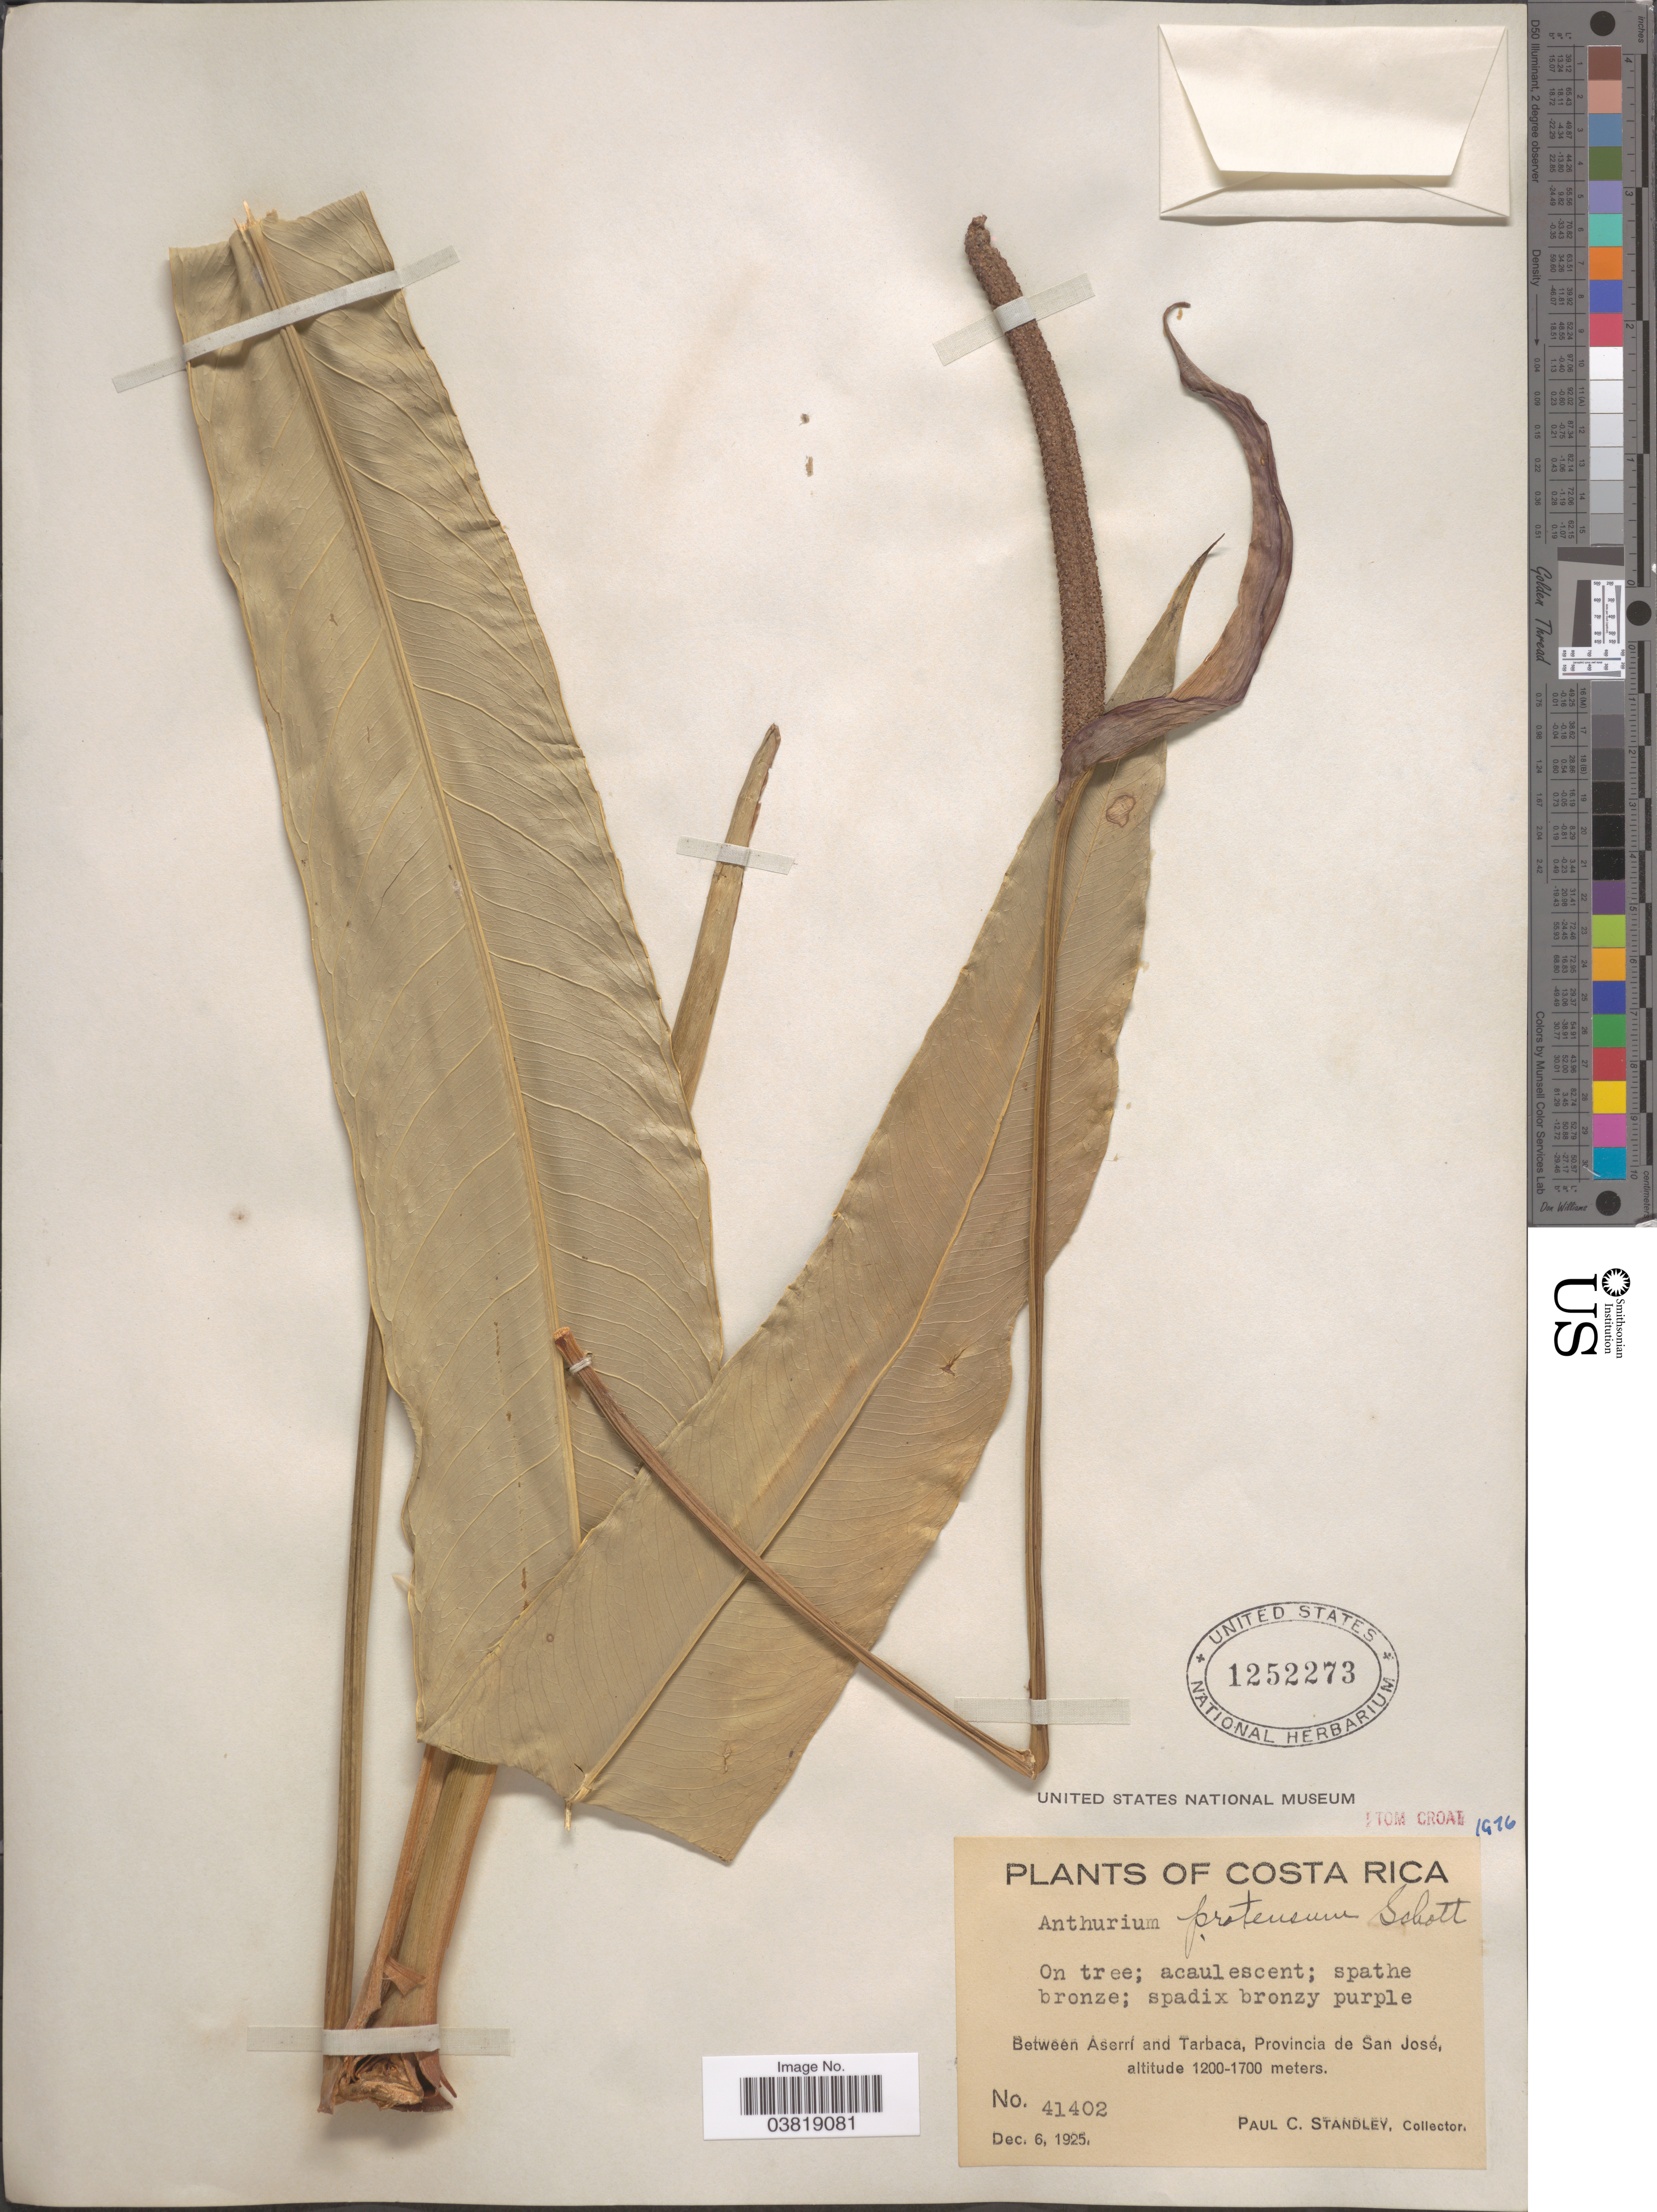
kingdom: Plantae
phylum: Tracheophyta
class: Liliopsida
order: Alismatales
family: Araceae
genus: Anthurium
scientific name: Anthurium protensum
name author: Schott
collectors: P. C. Standley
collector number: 41402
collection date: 1925-12-06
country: Costa Rica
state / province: San José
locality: Between Aserrí and Tarbaca.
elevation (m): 1200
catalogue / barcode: US 1252273